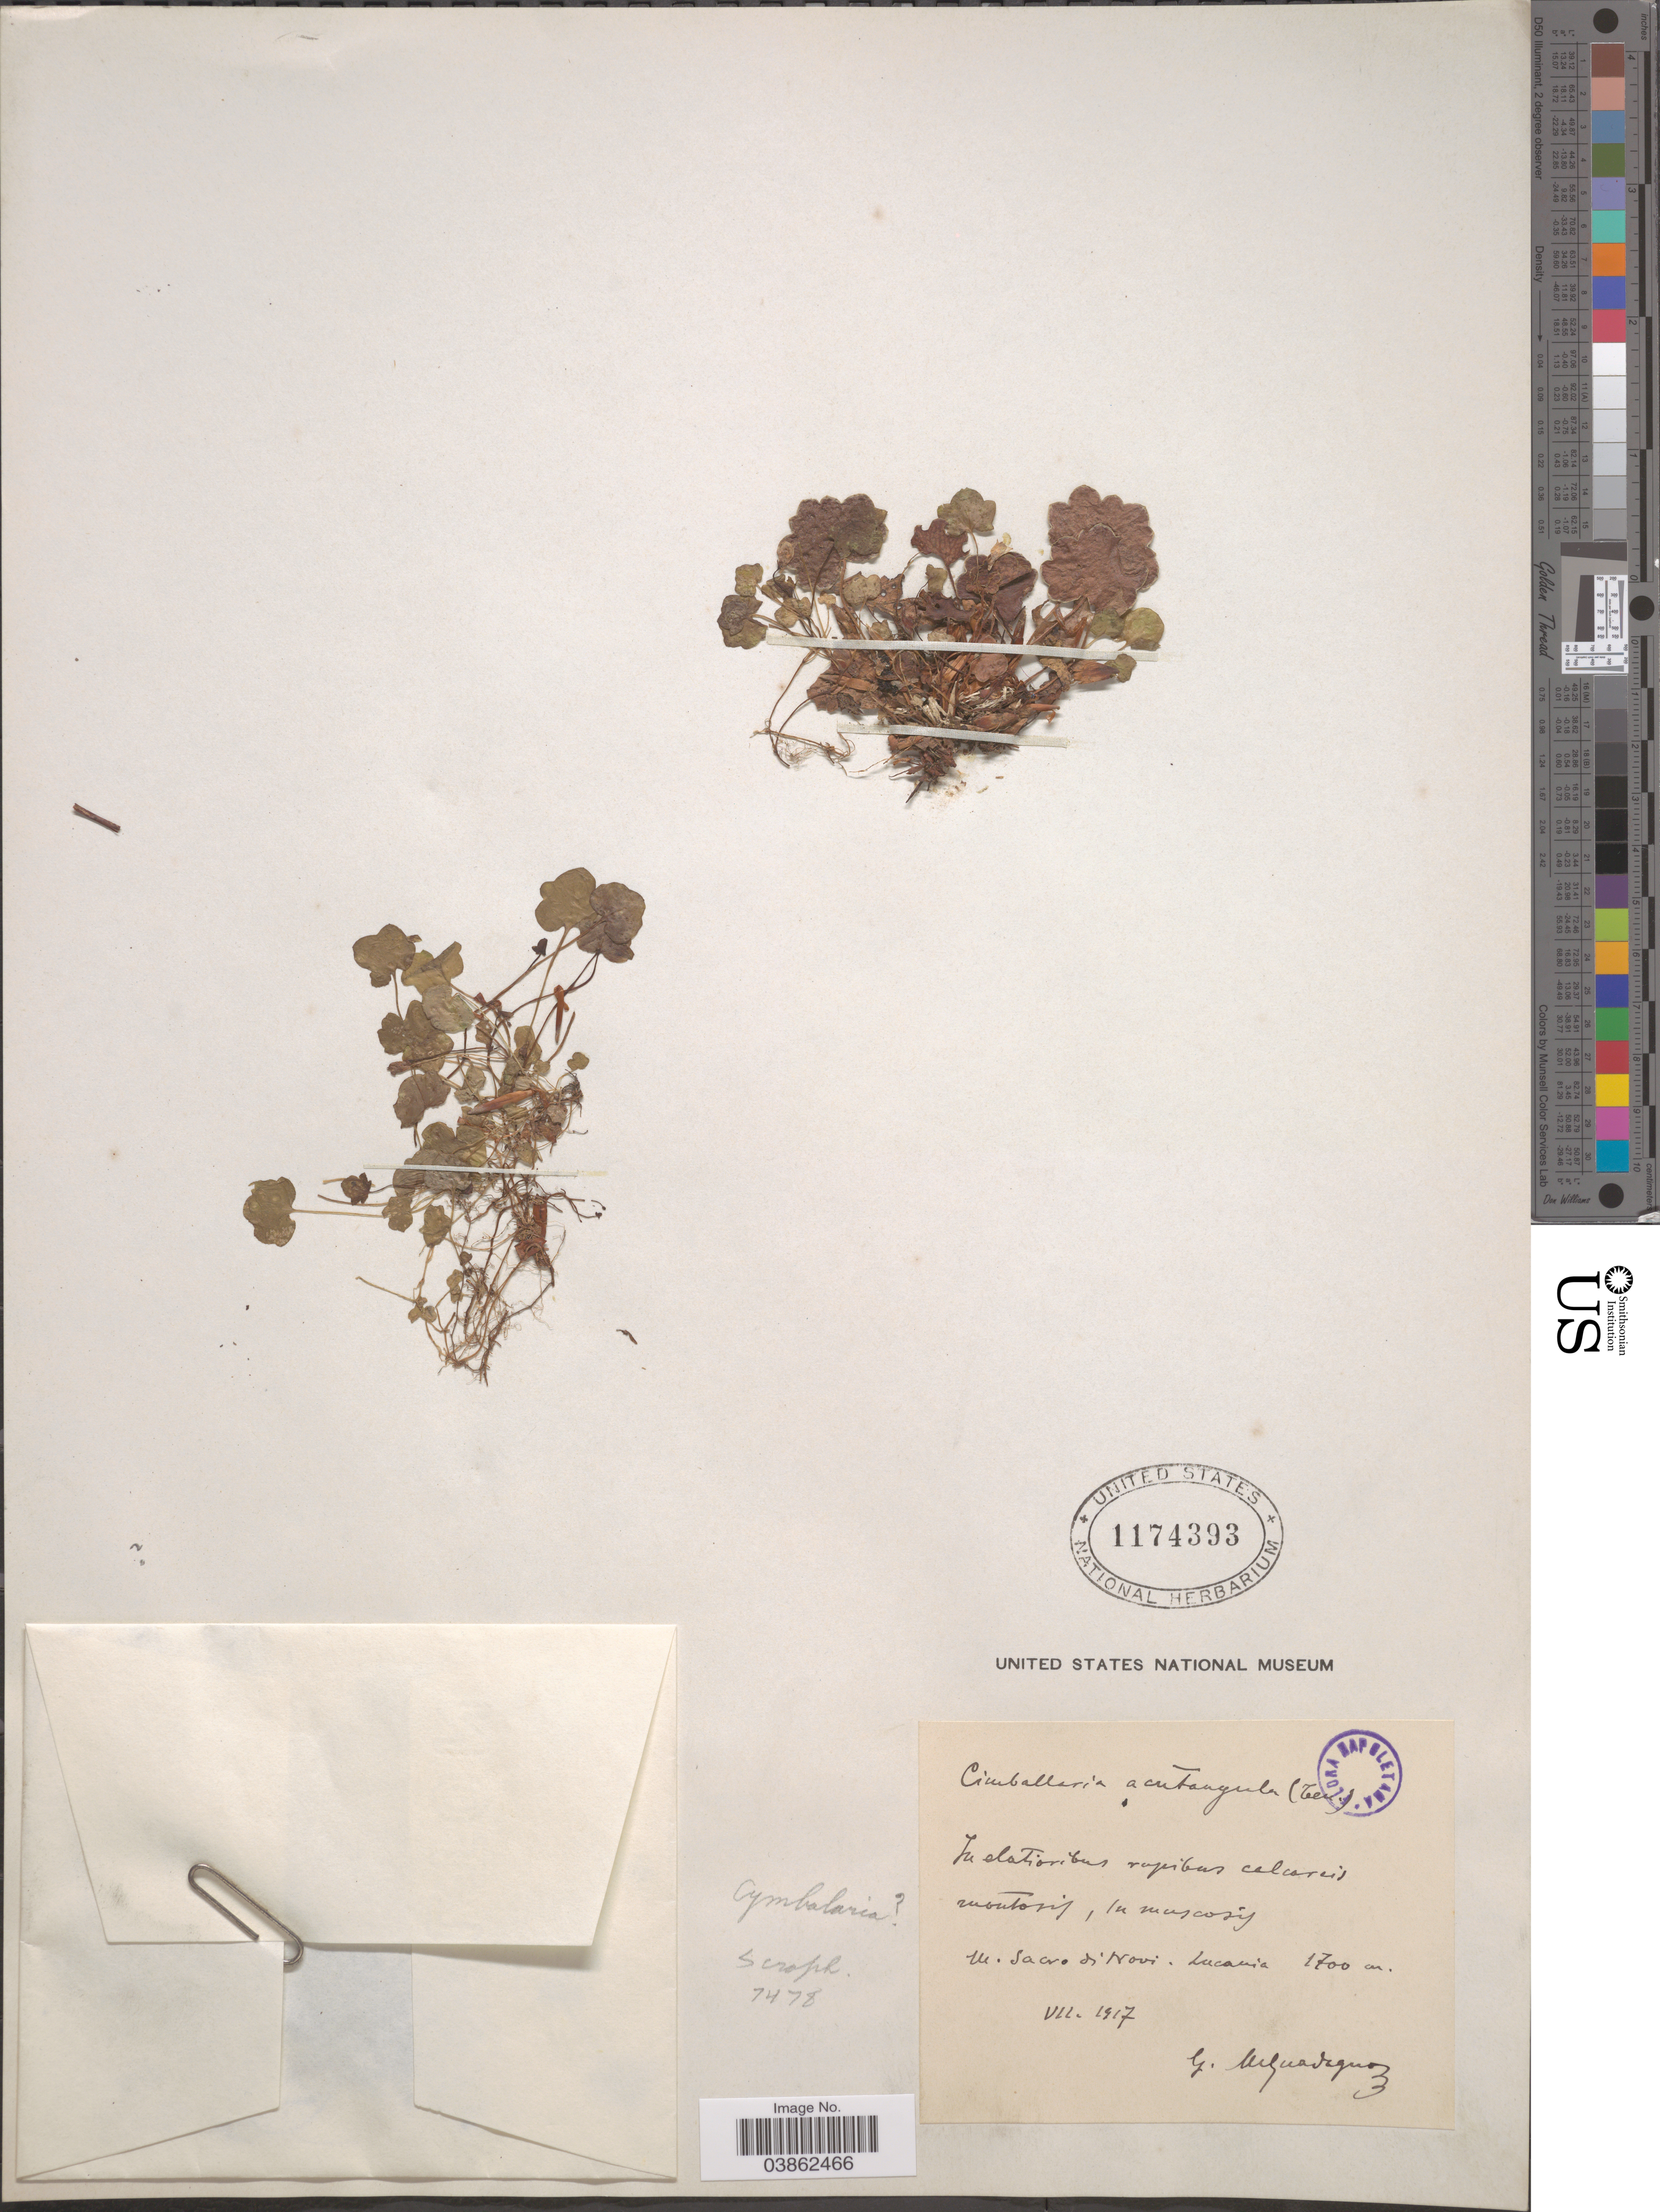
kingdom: Plantae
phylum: Tracheophyta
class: Magnoliopsida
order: Lamiales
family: Plantaginaceae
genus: Cymbalaria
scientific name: Cymbalaria sp.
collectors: M. Guadagno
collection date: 1917-07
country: Italy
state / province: Campania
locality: M. Sacro d'Novi, Lucania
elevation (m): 1700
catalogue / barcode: US 1174393